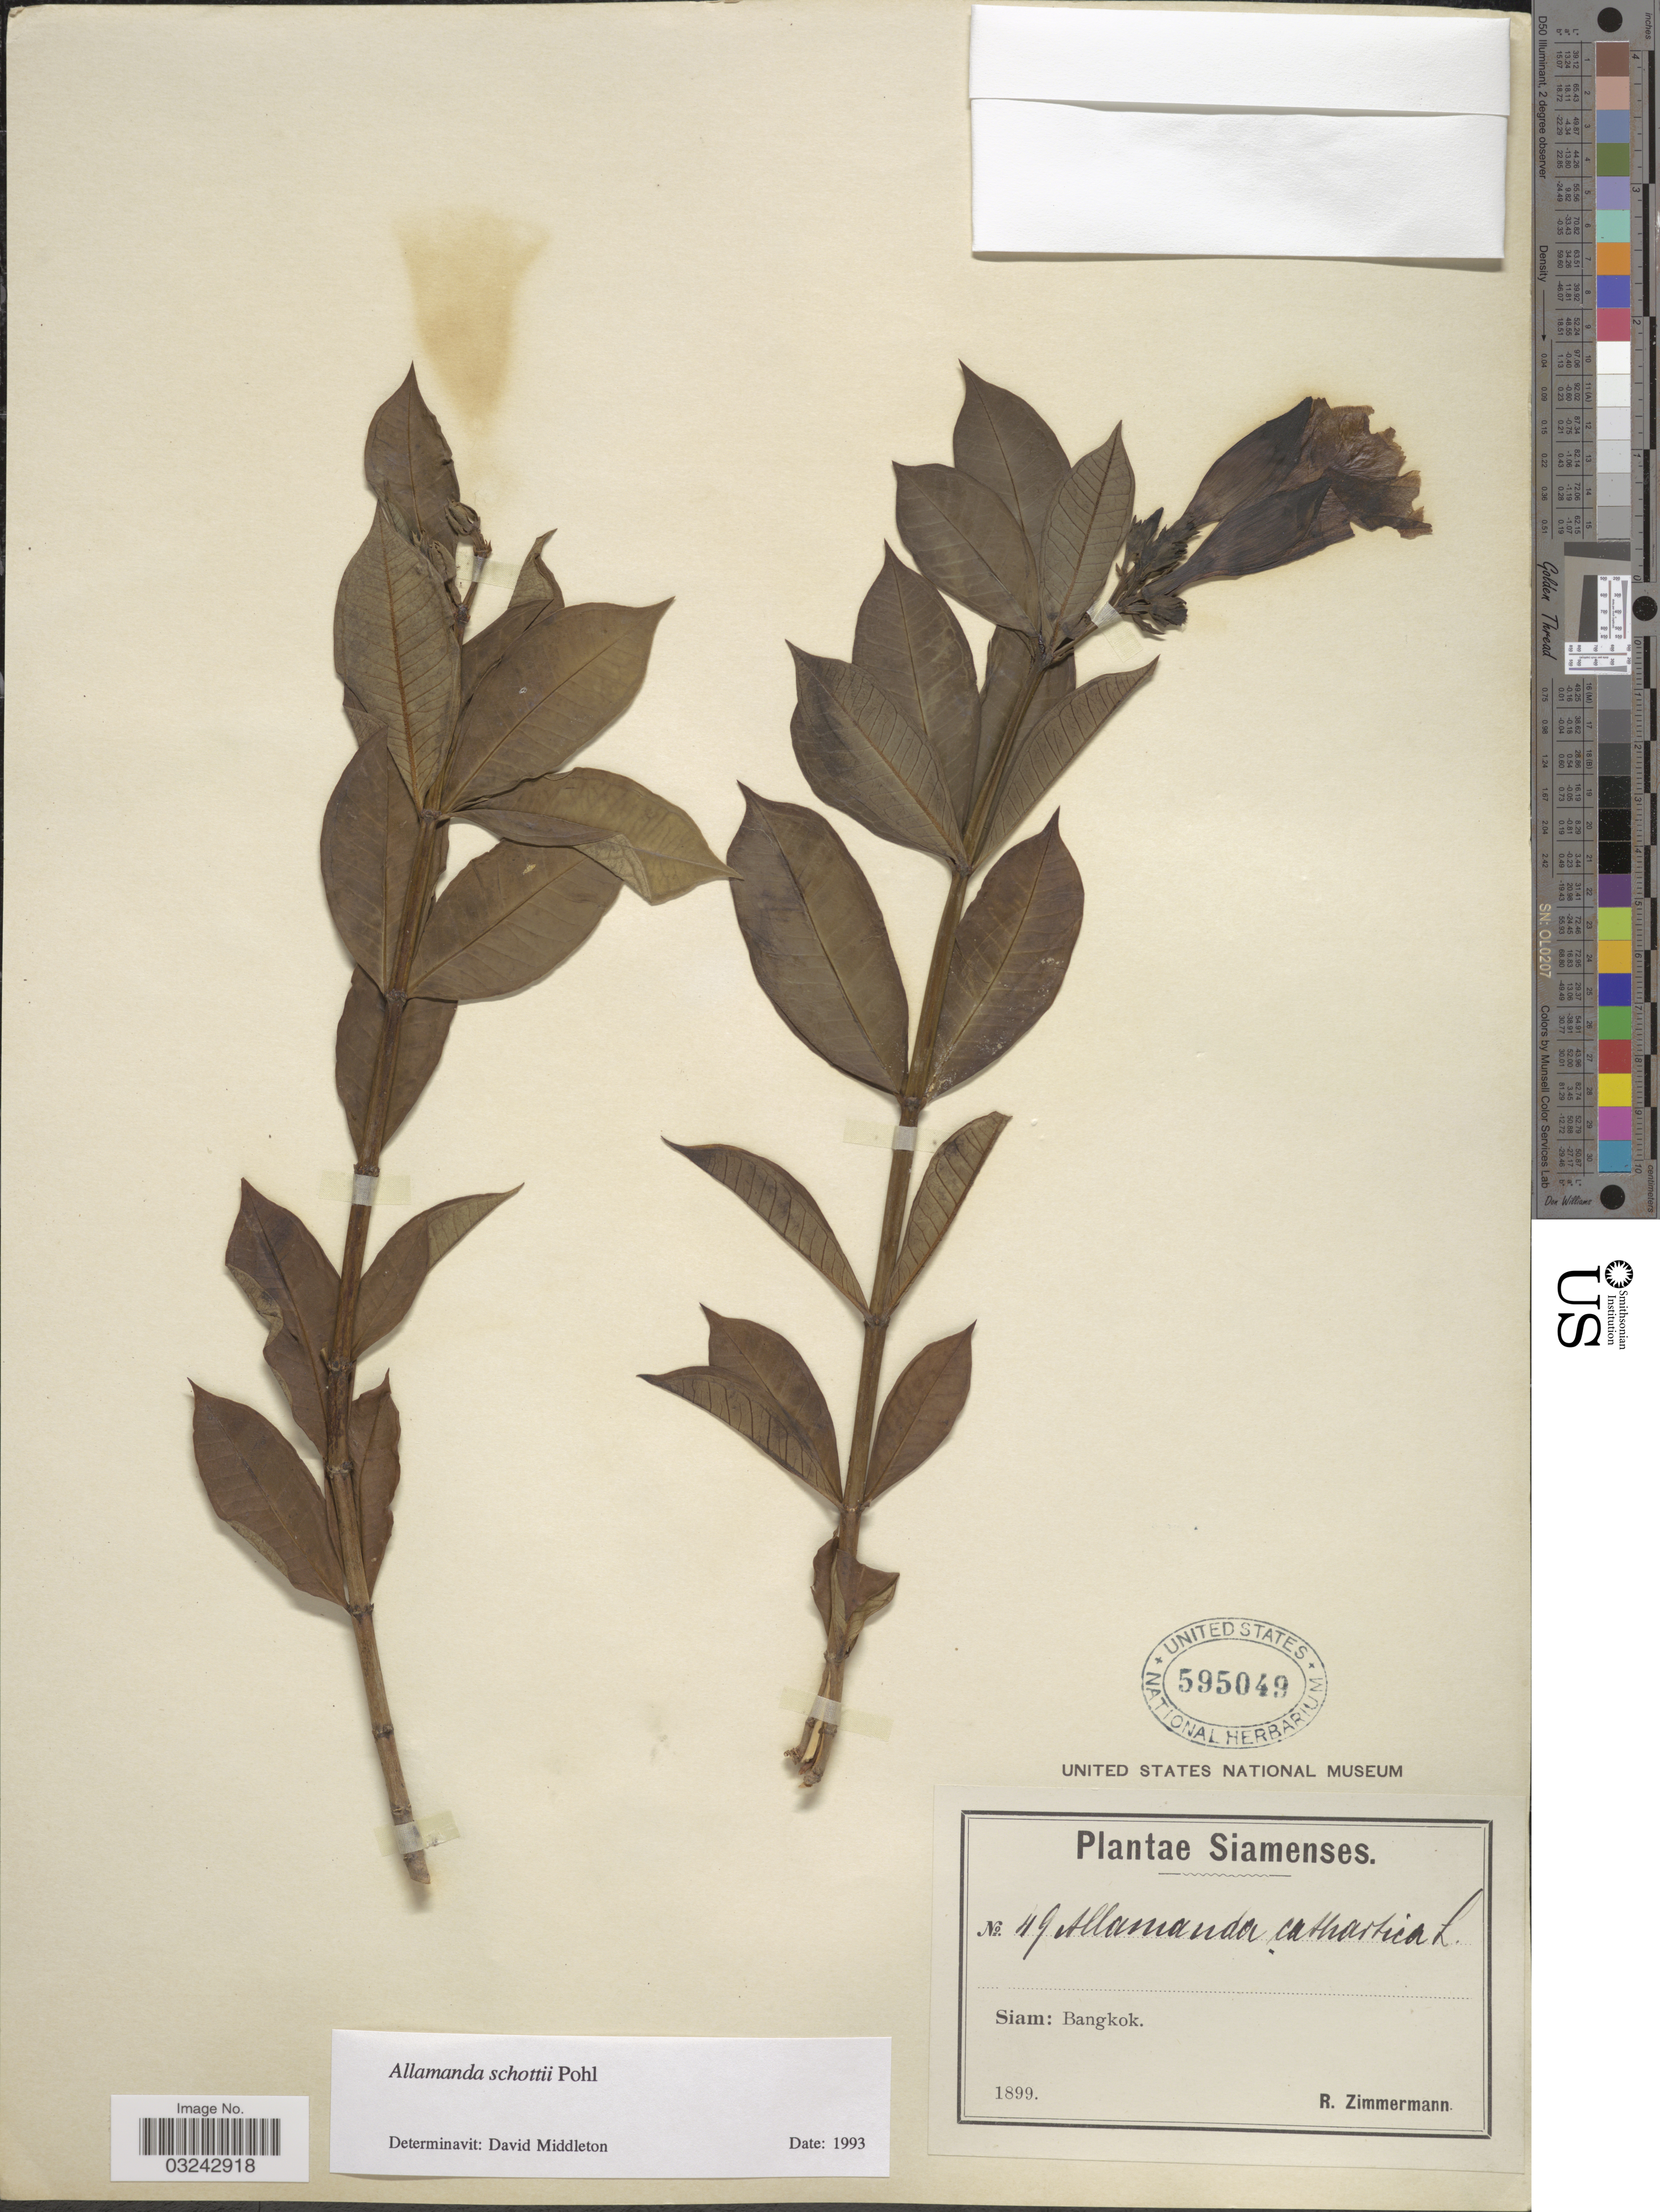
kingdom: Plantae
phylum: Tracheophyta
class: Magnoliopsida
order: Gentianales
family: Apocynaceae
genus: Allamanda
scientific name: Allamanda schottii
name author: Pohl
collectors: R. Zimmermann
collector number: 49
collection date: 1899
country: Thailand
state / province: Bangkok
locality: Siam.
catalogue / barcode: US 595049